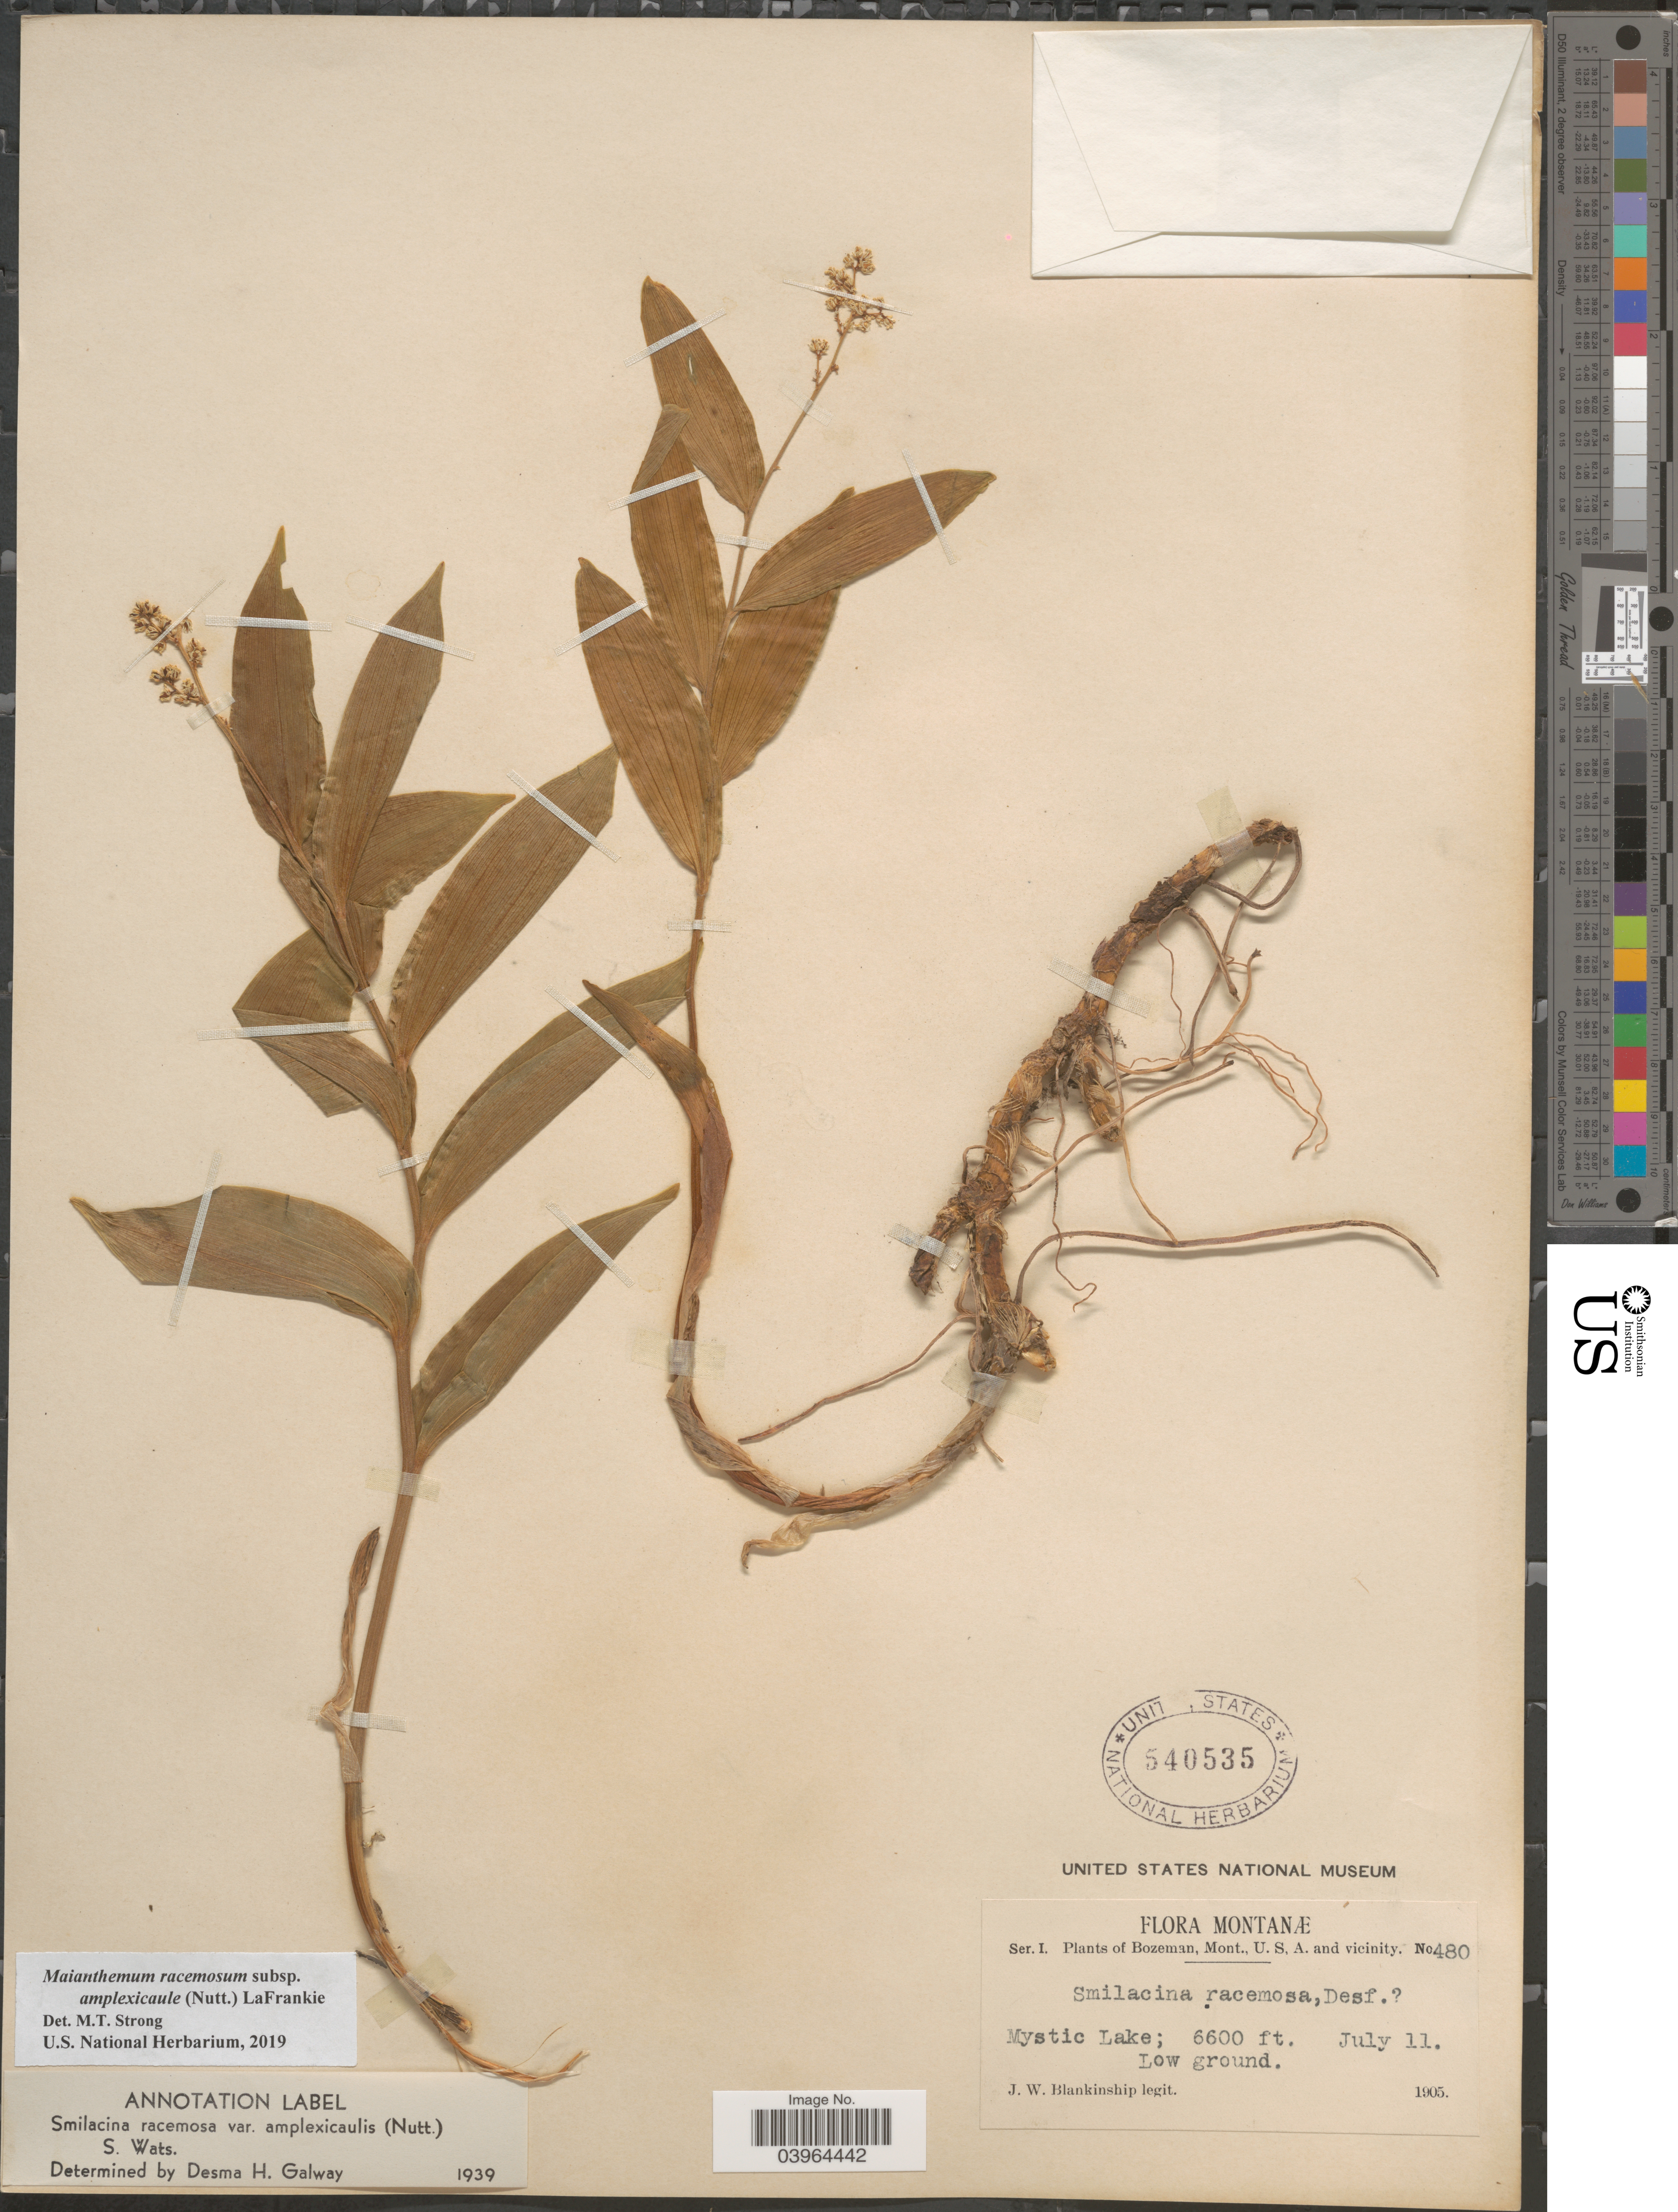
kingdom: Plantae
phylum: Tracheophyta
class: Liliopsida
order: Asparagales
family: Asparagaceae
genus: Maianthemum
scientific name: Maianthemum racemosum subsp. amplexicaule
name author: (Nutt.) LaFrankie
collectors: J. W. Blankinship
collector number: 480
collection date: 1905-07-11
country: United States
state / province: Montana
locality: Bozeman, Mont., U.S.A. and vicinity. Mystic Lake. Low ground.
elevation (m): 2012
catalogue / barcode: US 540535